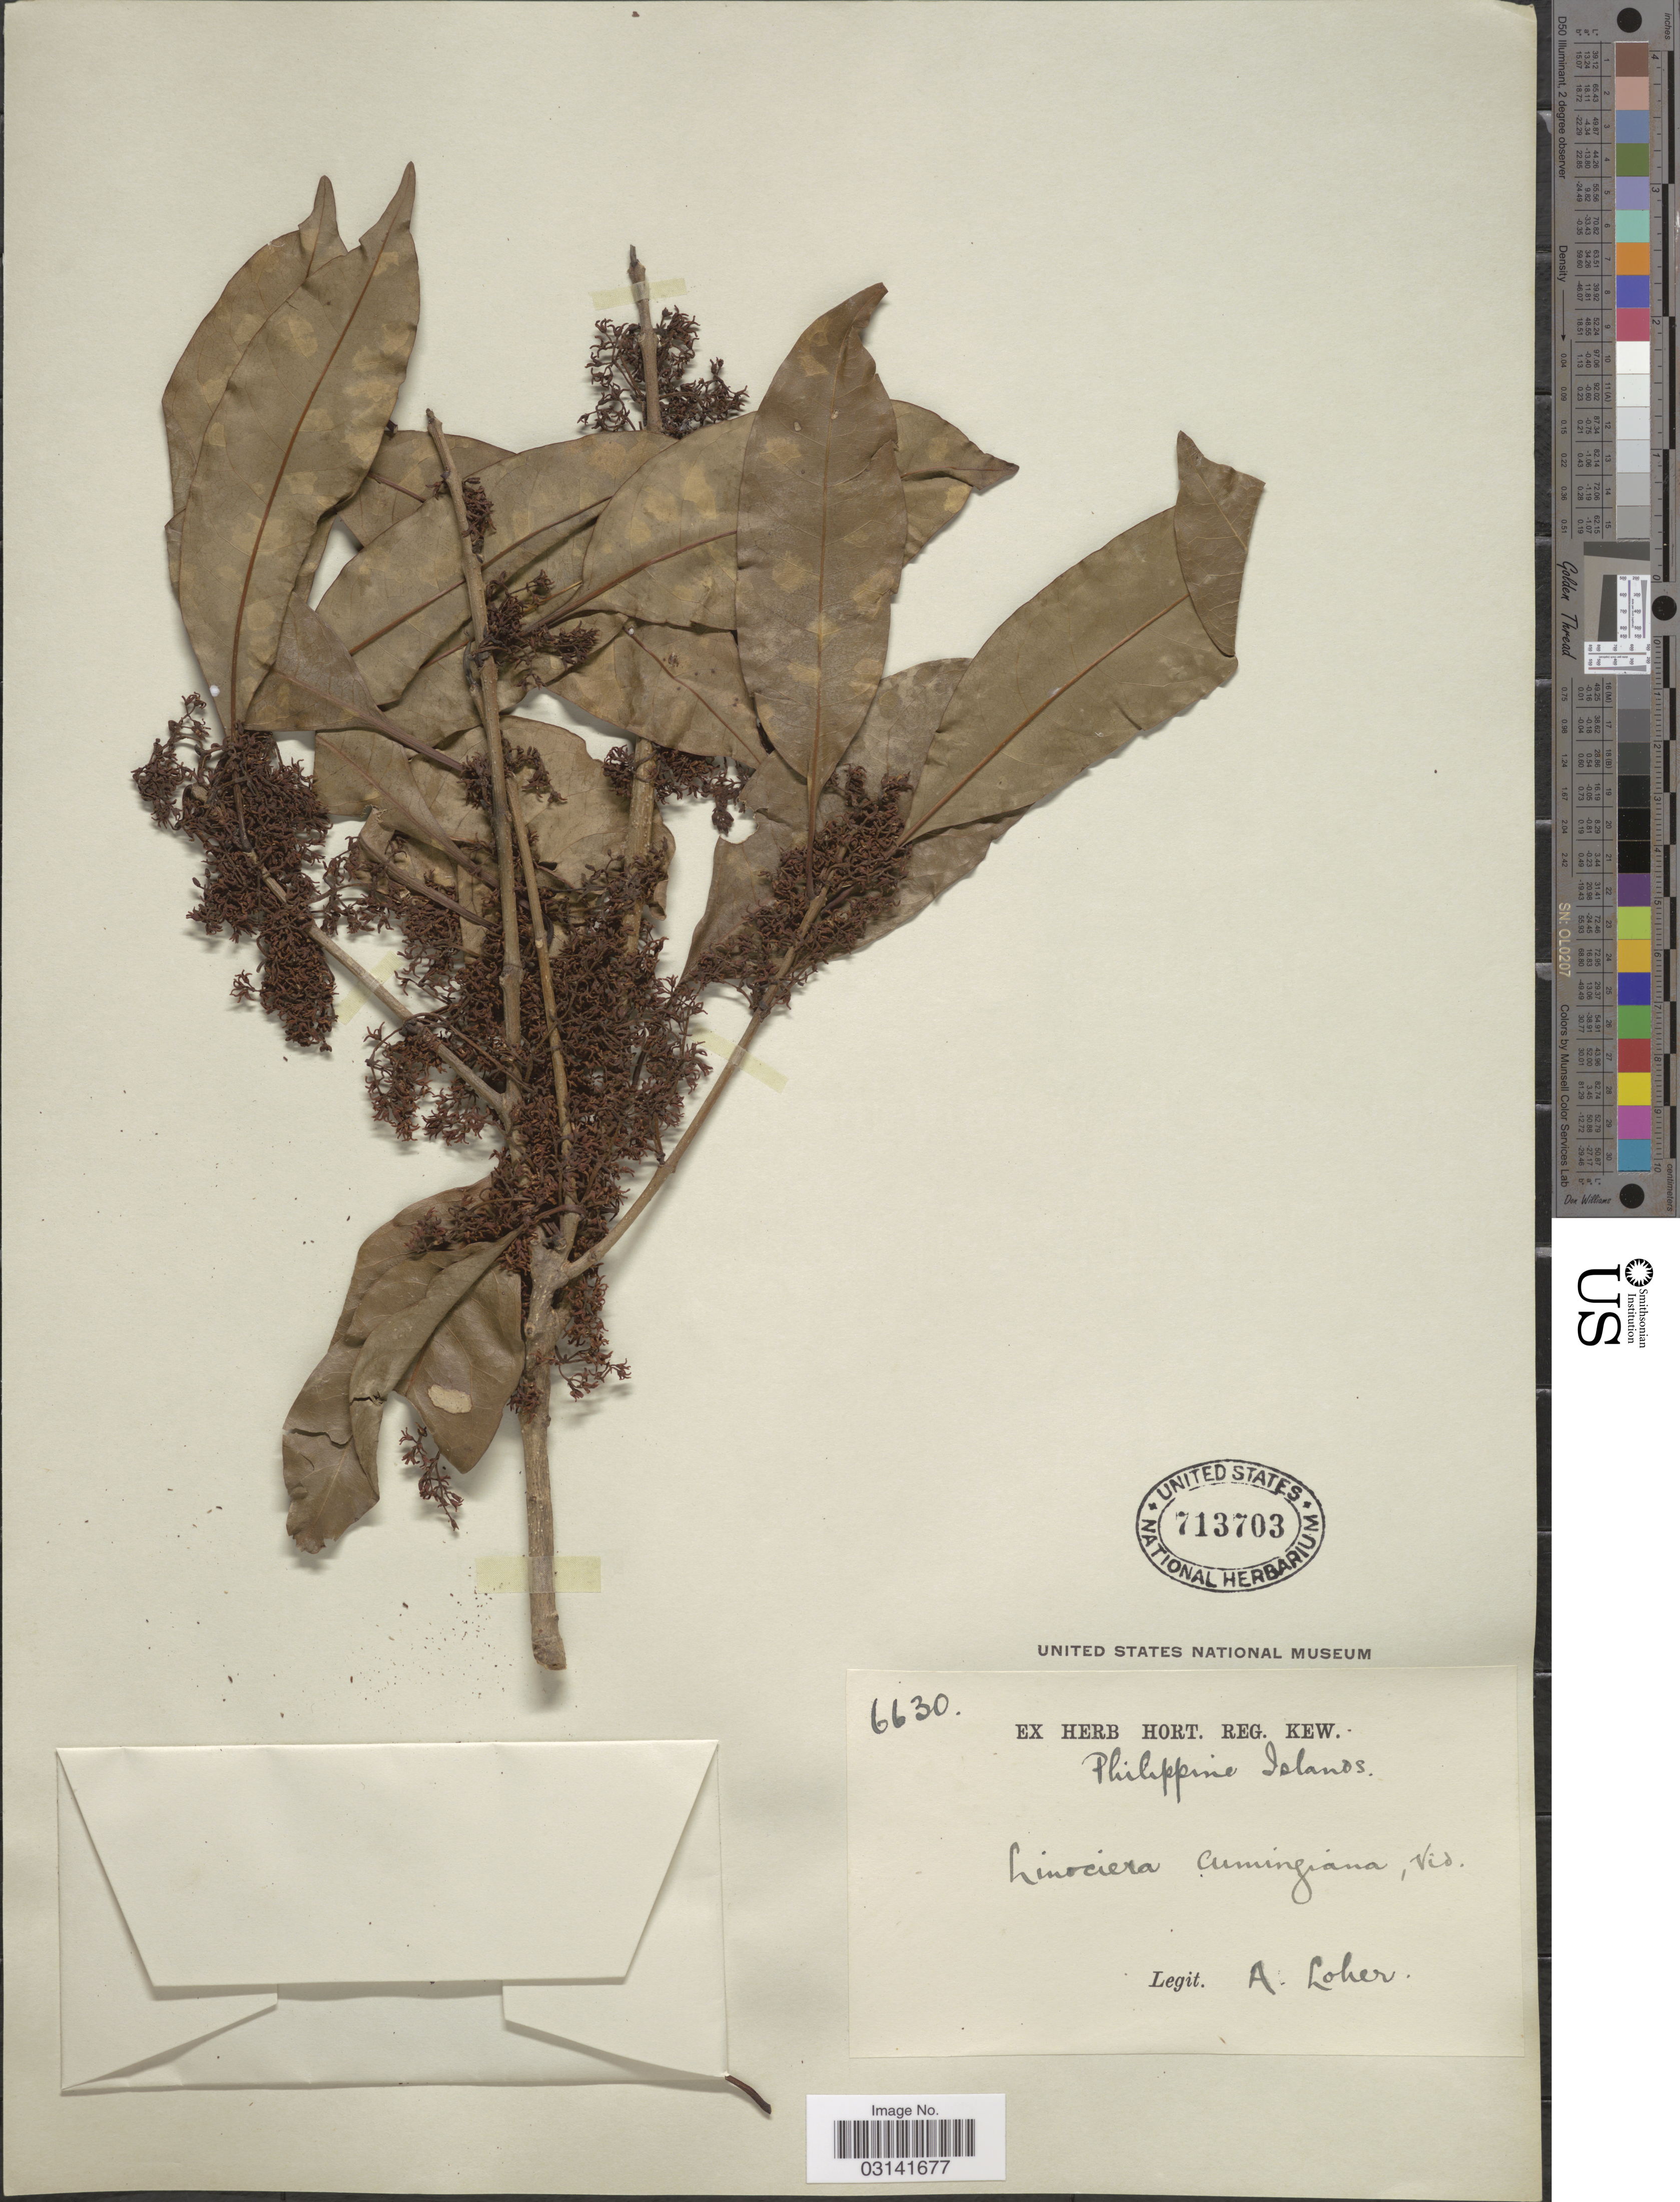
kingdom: Plantae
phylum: Tracheophyta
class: Magnoliopsida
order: Lamiales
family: Oleaceae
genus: Chionanthus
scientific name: Chionanthus ramiflorus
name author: Roxb.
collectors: A. Loher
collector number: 6630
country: Philippines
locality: Philippine Islands.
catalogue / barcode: US 713703